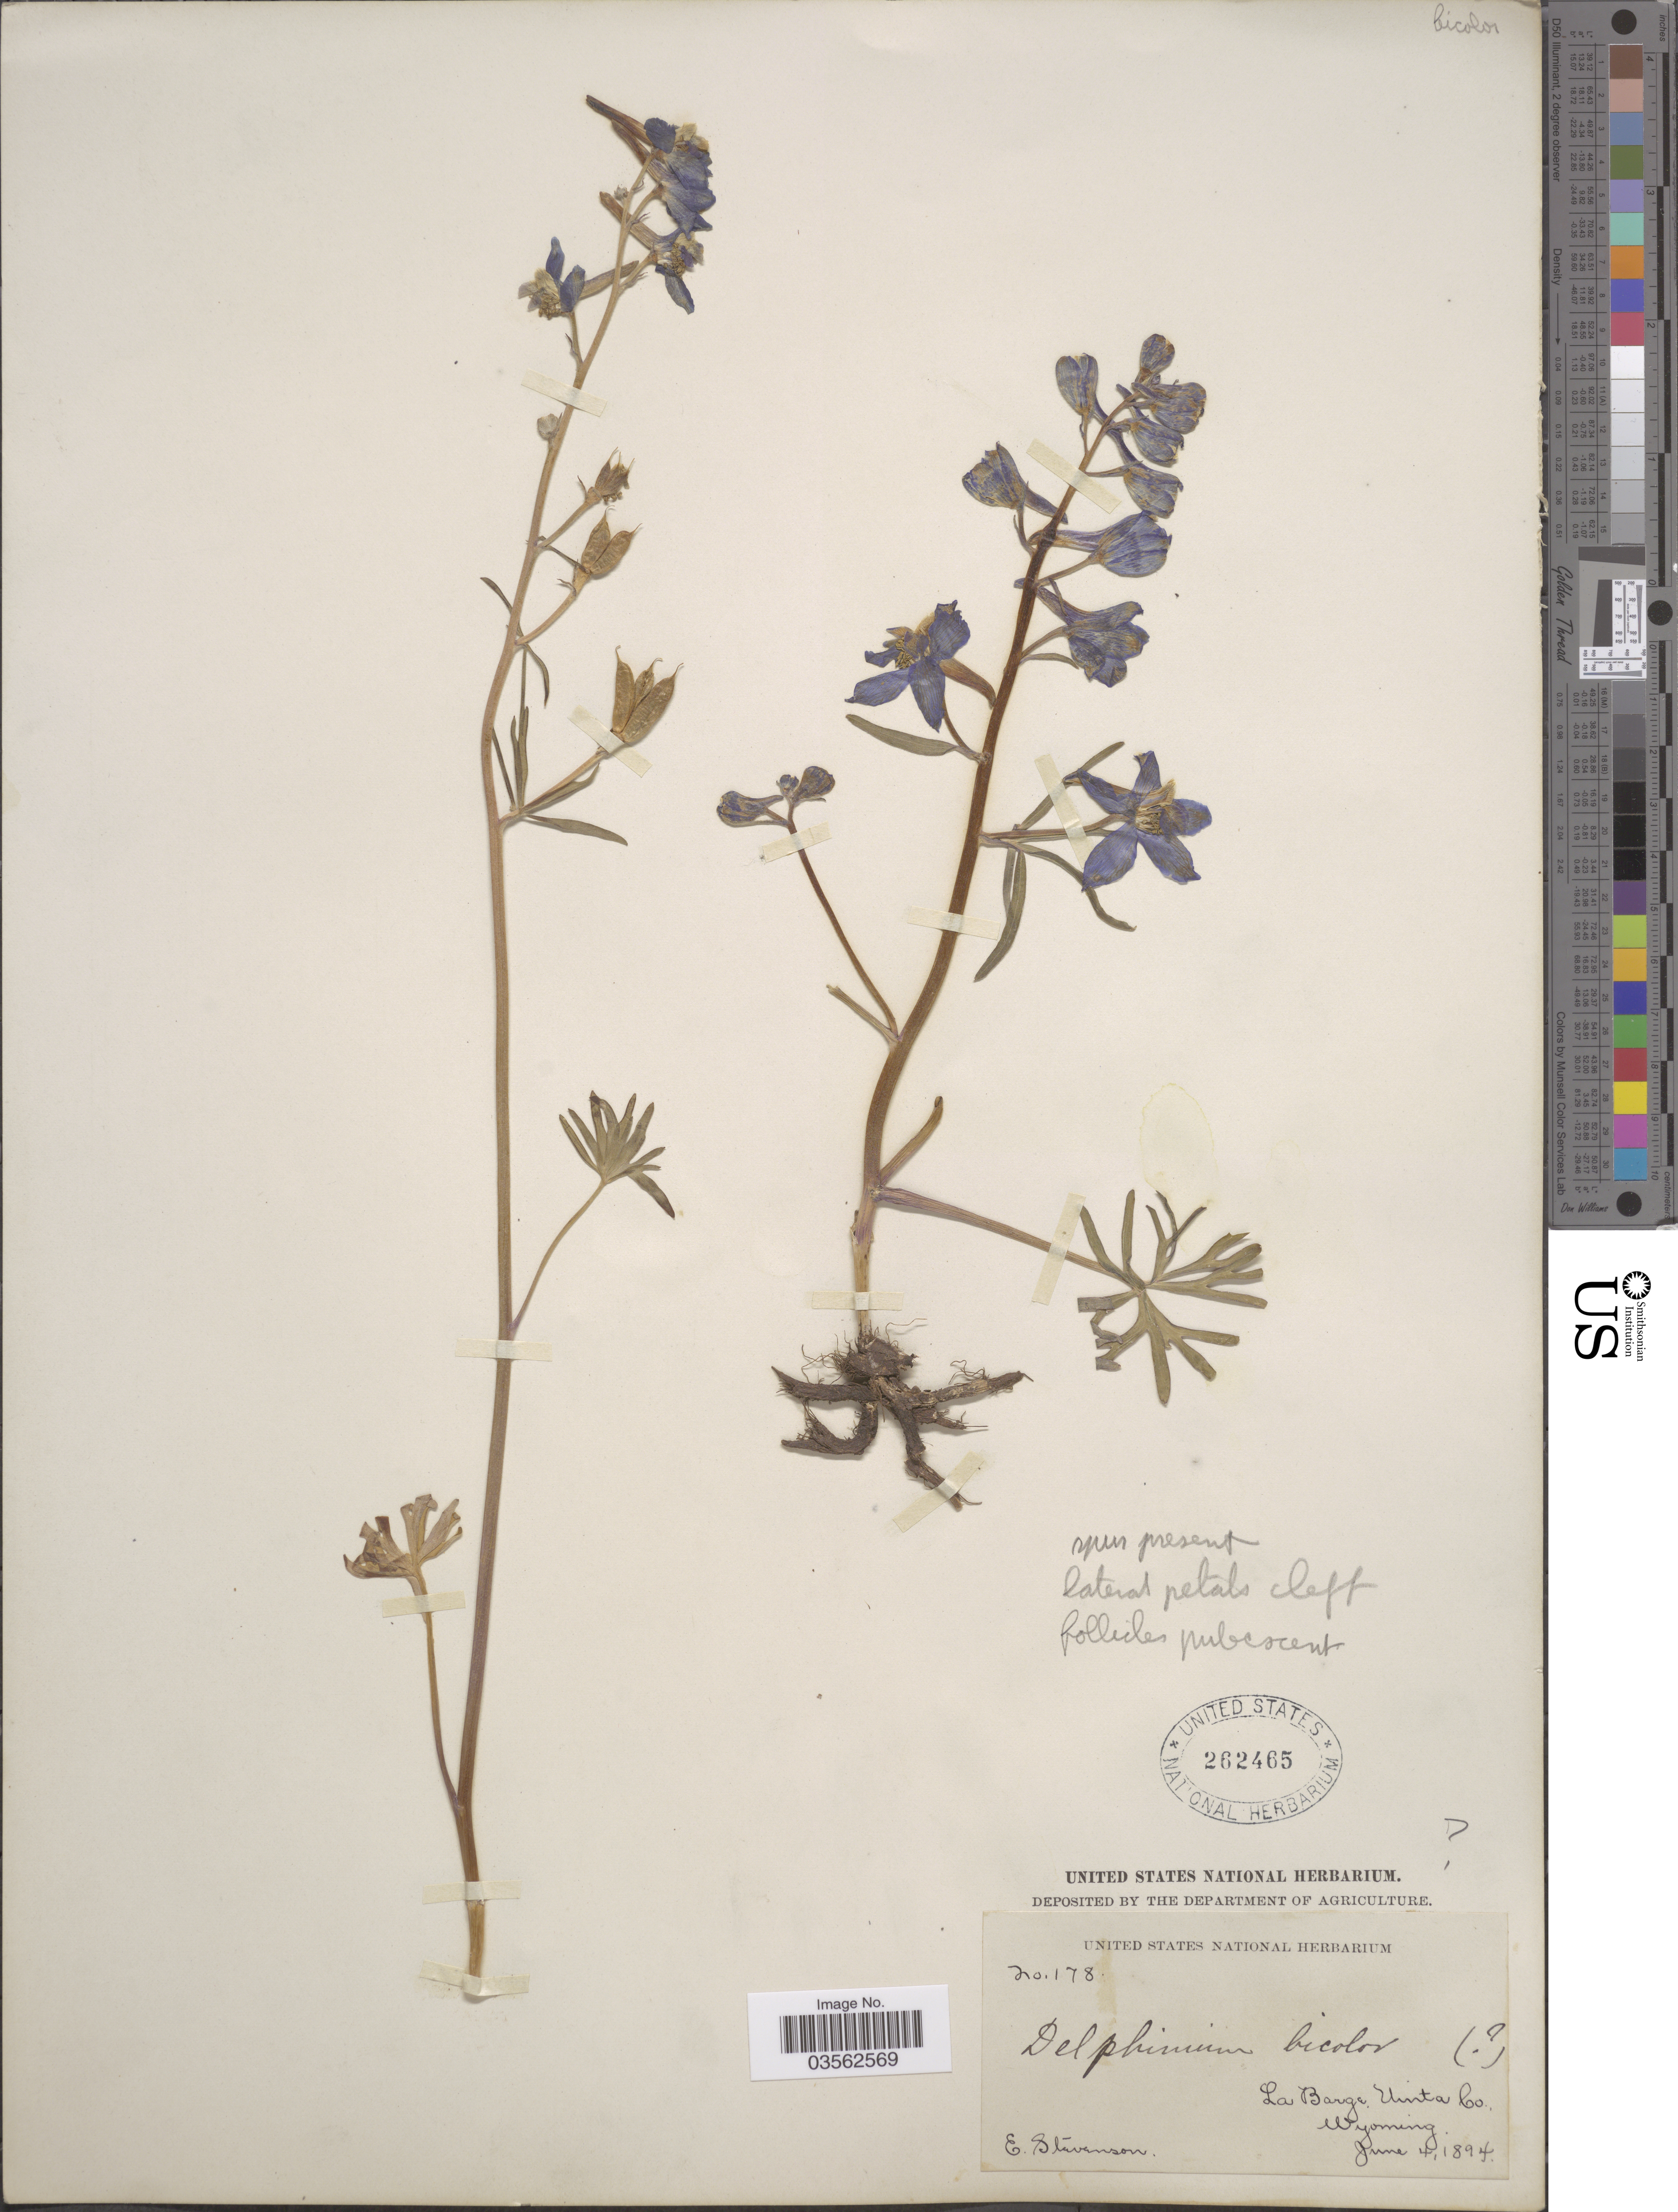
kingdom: Plantae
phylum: Tracheophyta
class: Magnoliopsida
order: Ranunculales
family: Ranunculaceae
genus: Delphinium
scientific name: Delphinium bicolor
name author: Nutt.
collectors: E. Stevenson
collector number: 178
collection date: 1894-06-04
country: United States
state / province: Wyoming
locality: La Barge, Uinta Co.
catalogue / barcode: US 262465